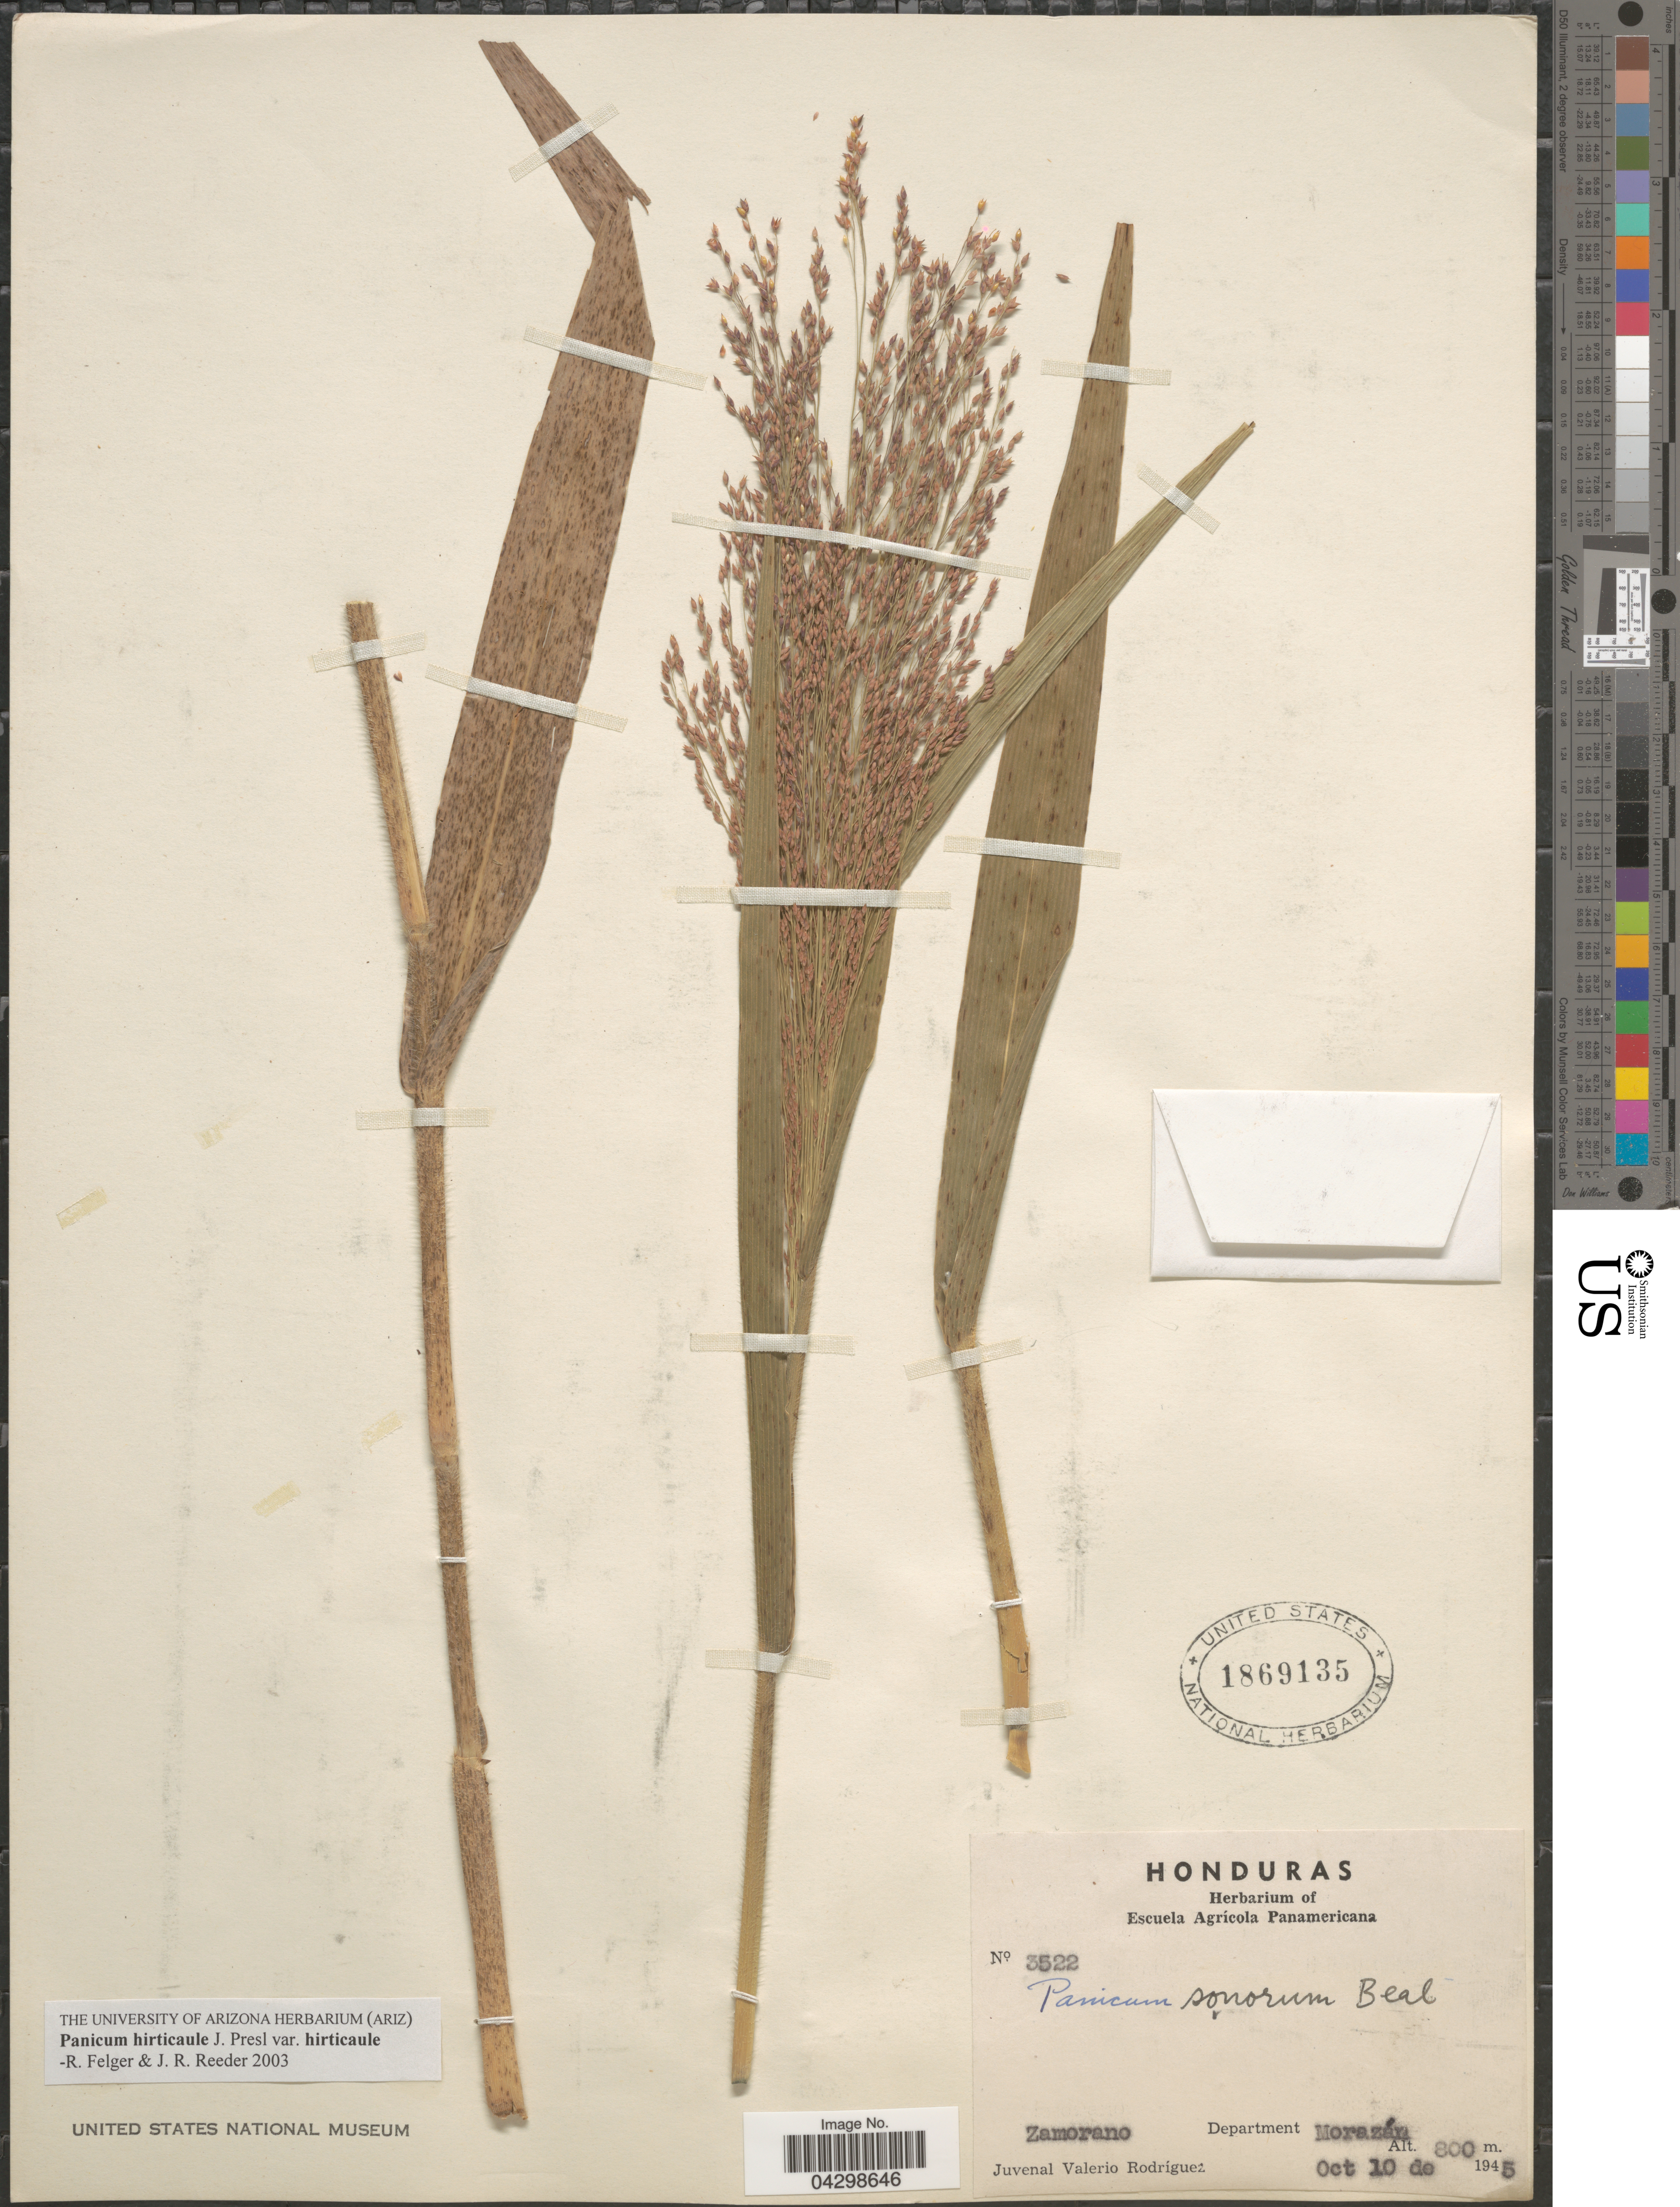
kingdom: Plantae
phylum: Tracheophyta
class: Liliopsida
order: Poales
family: Poaceae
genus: Panicum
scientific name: Panicum hirticaule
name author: J. Presl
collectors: J. Valerio R.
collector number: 3522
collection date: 1945-10-10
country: Honduras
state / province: Fco. Morazán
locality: Zamorano. Department Morazán.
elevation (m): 800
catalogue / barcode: US 1869135